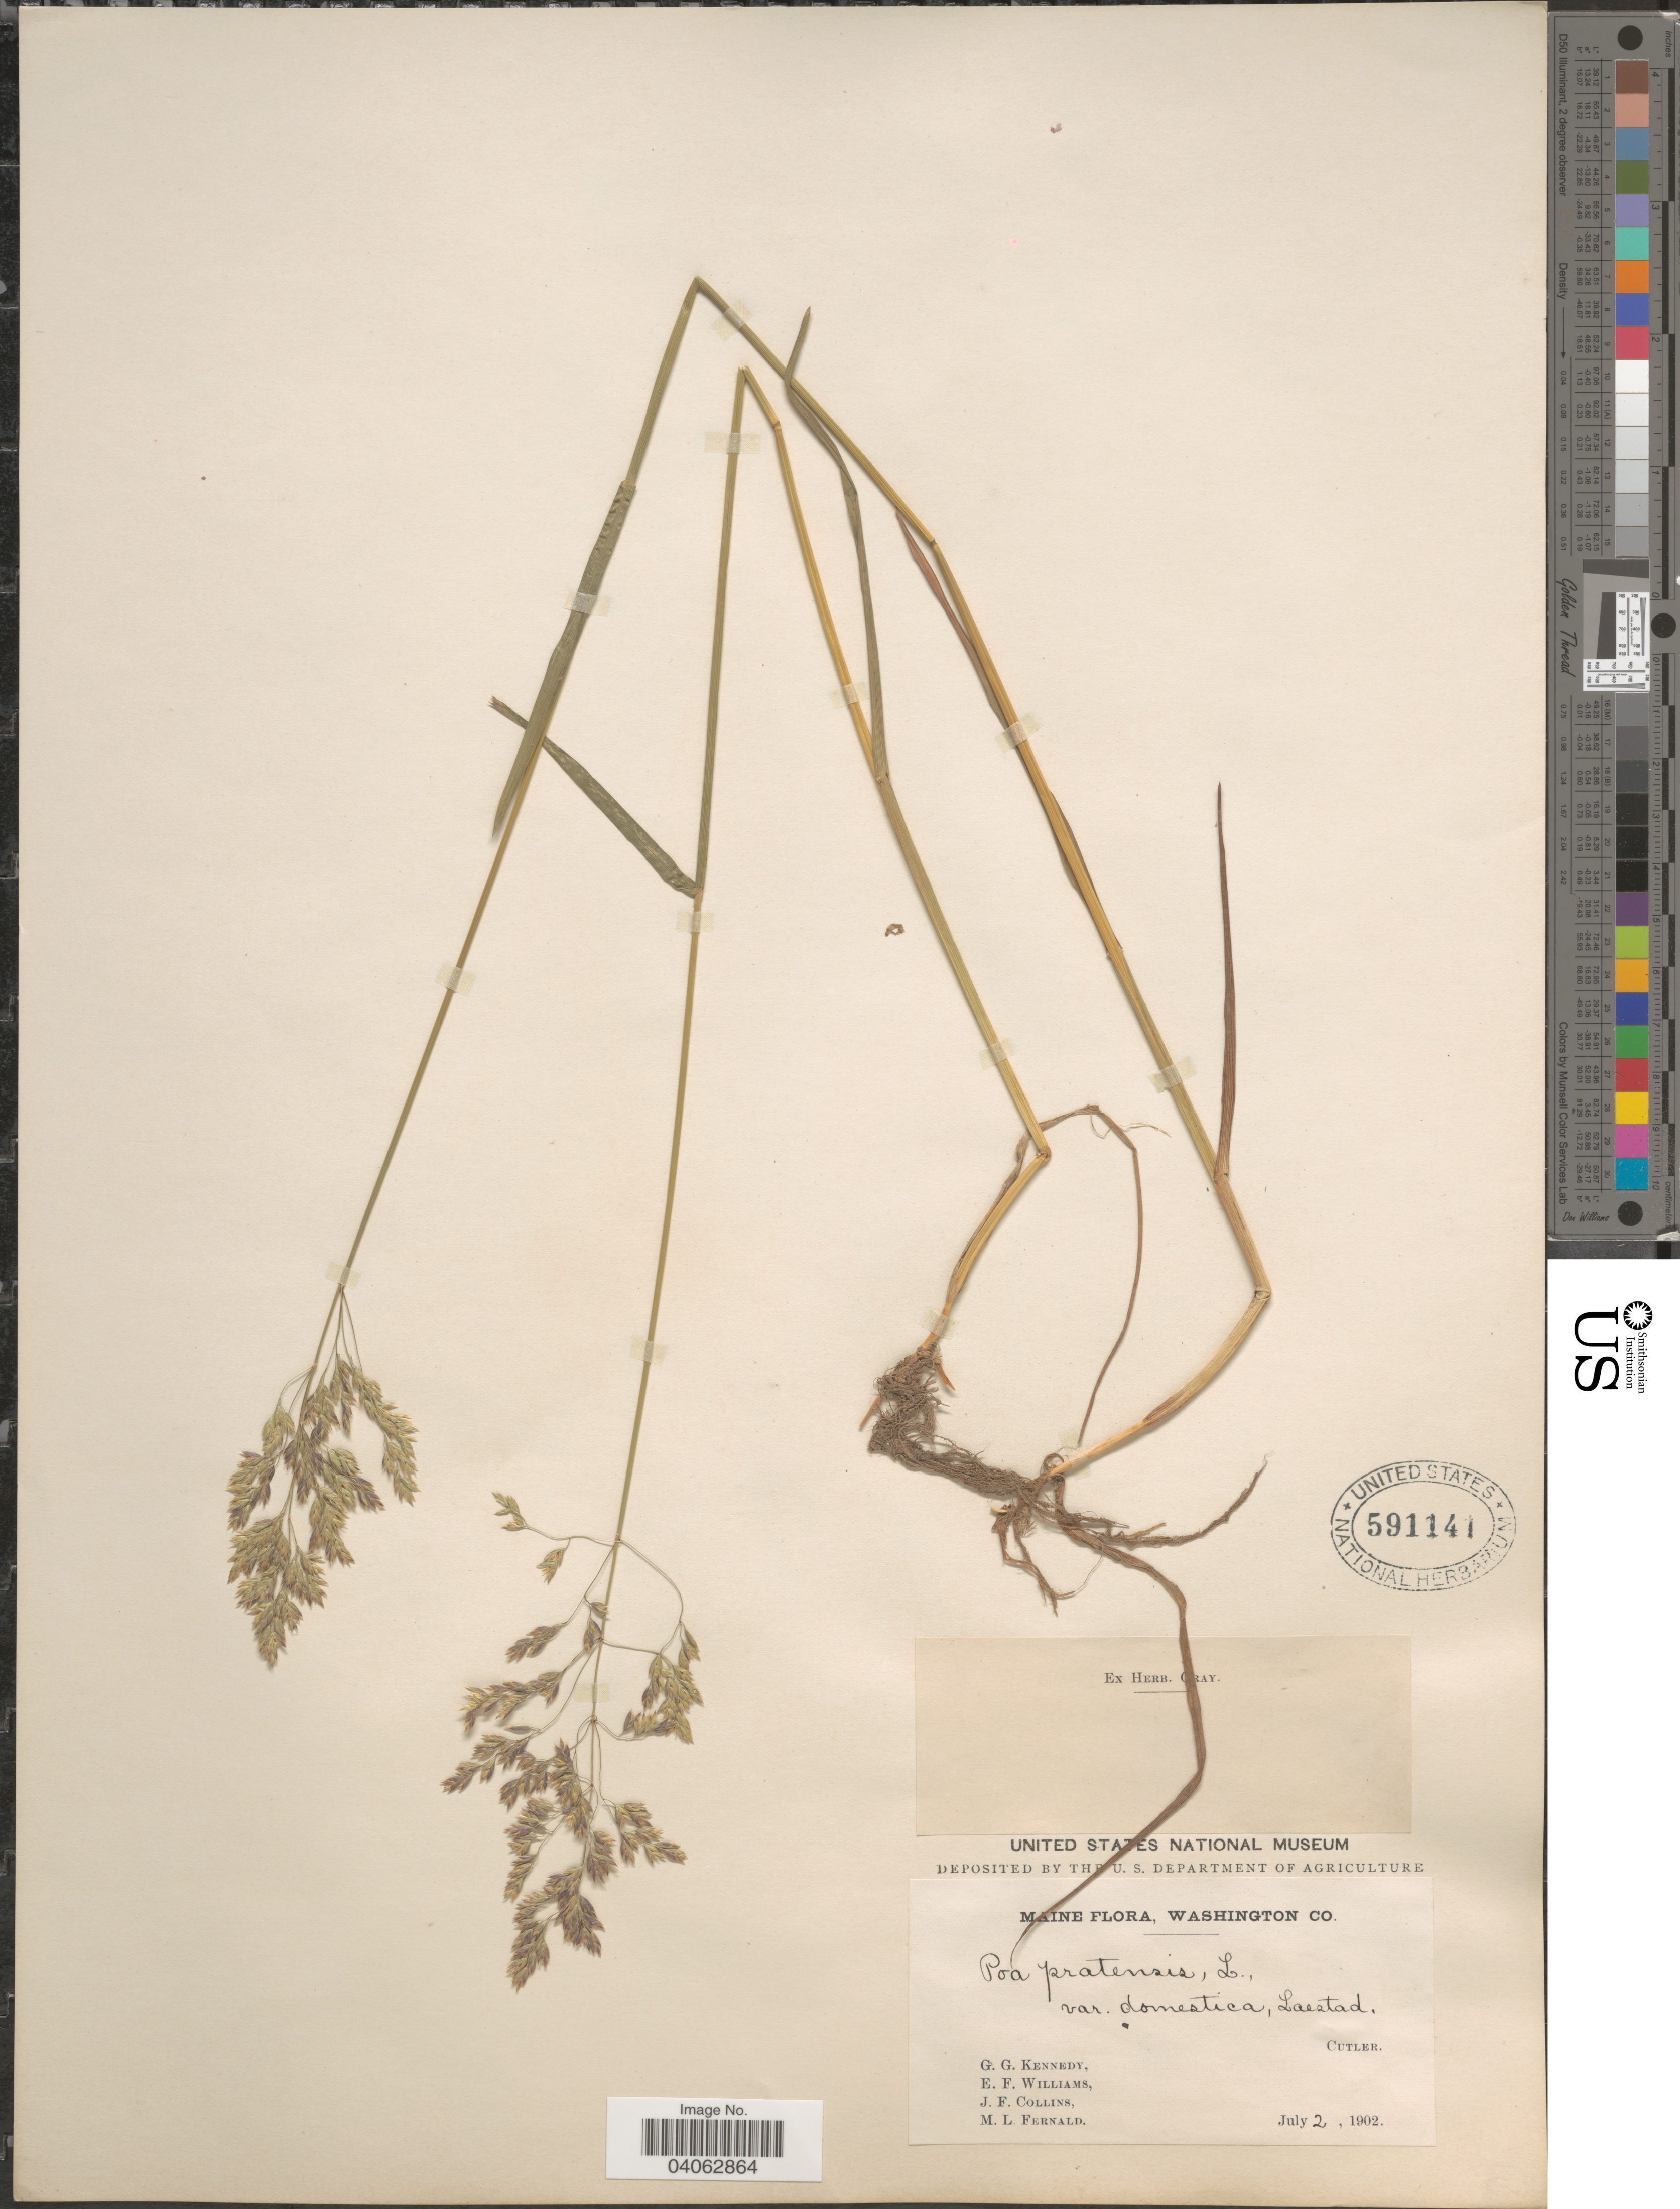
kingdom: Plantae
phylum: Tracheophyta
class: Liliopsida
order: Poales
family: Poaceae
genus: Poa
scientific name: Poa pratensis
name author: L.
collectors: G. Kennedy, E. Williams, J. Collins & M. L. Fernald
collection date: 1902-07-02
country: United States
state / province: Maine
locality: Washington Co. Cutler.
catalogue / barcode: US 591141